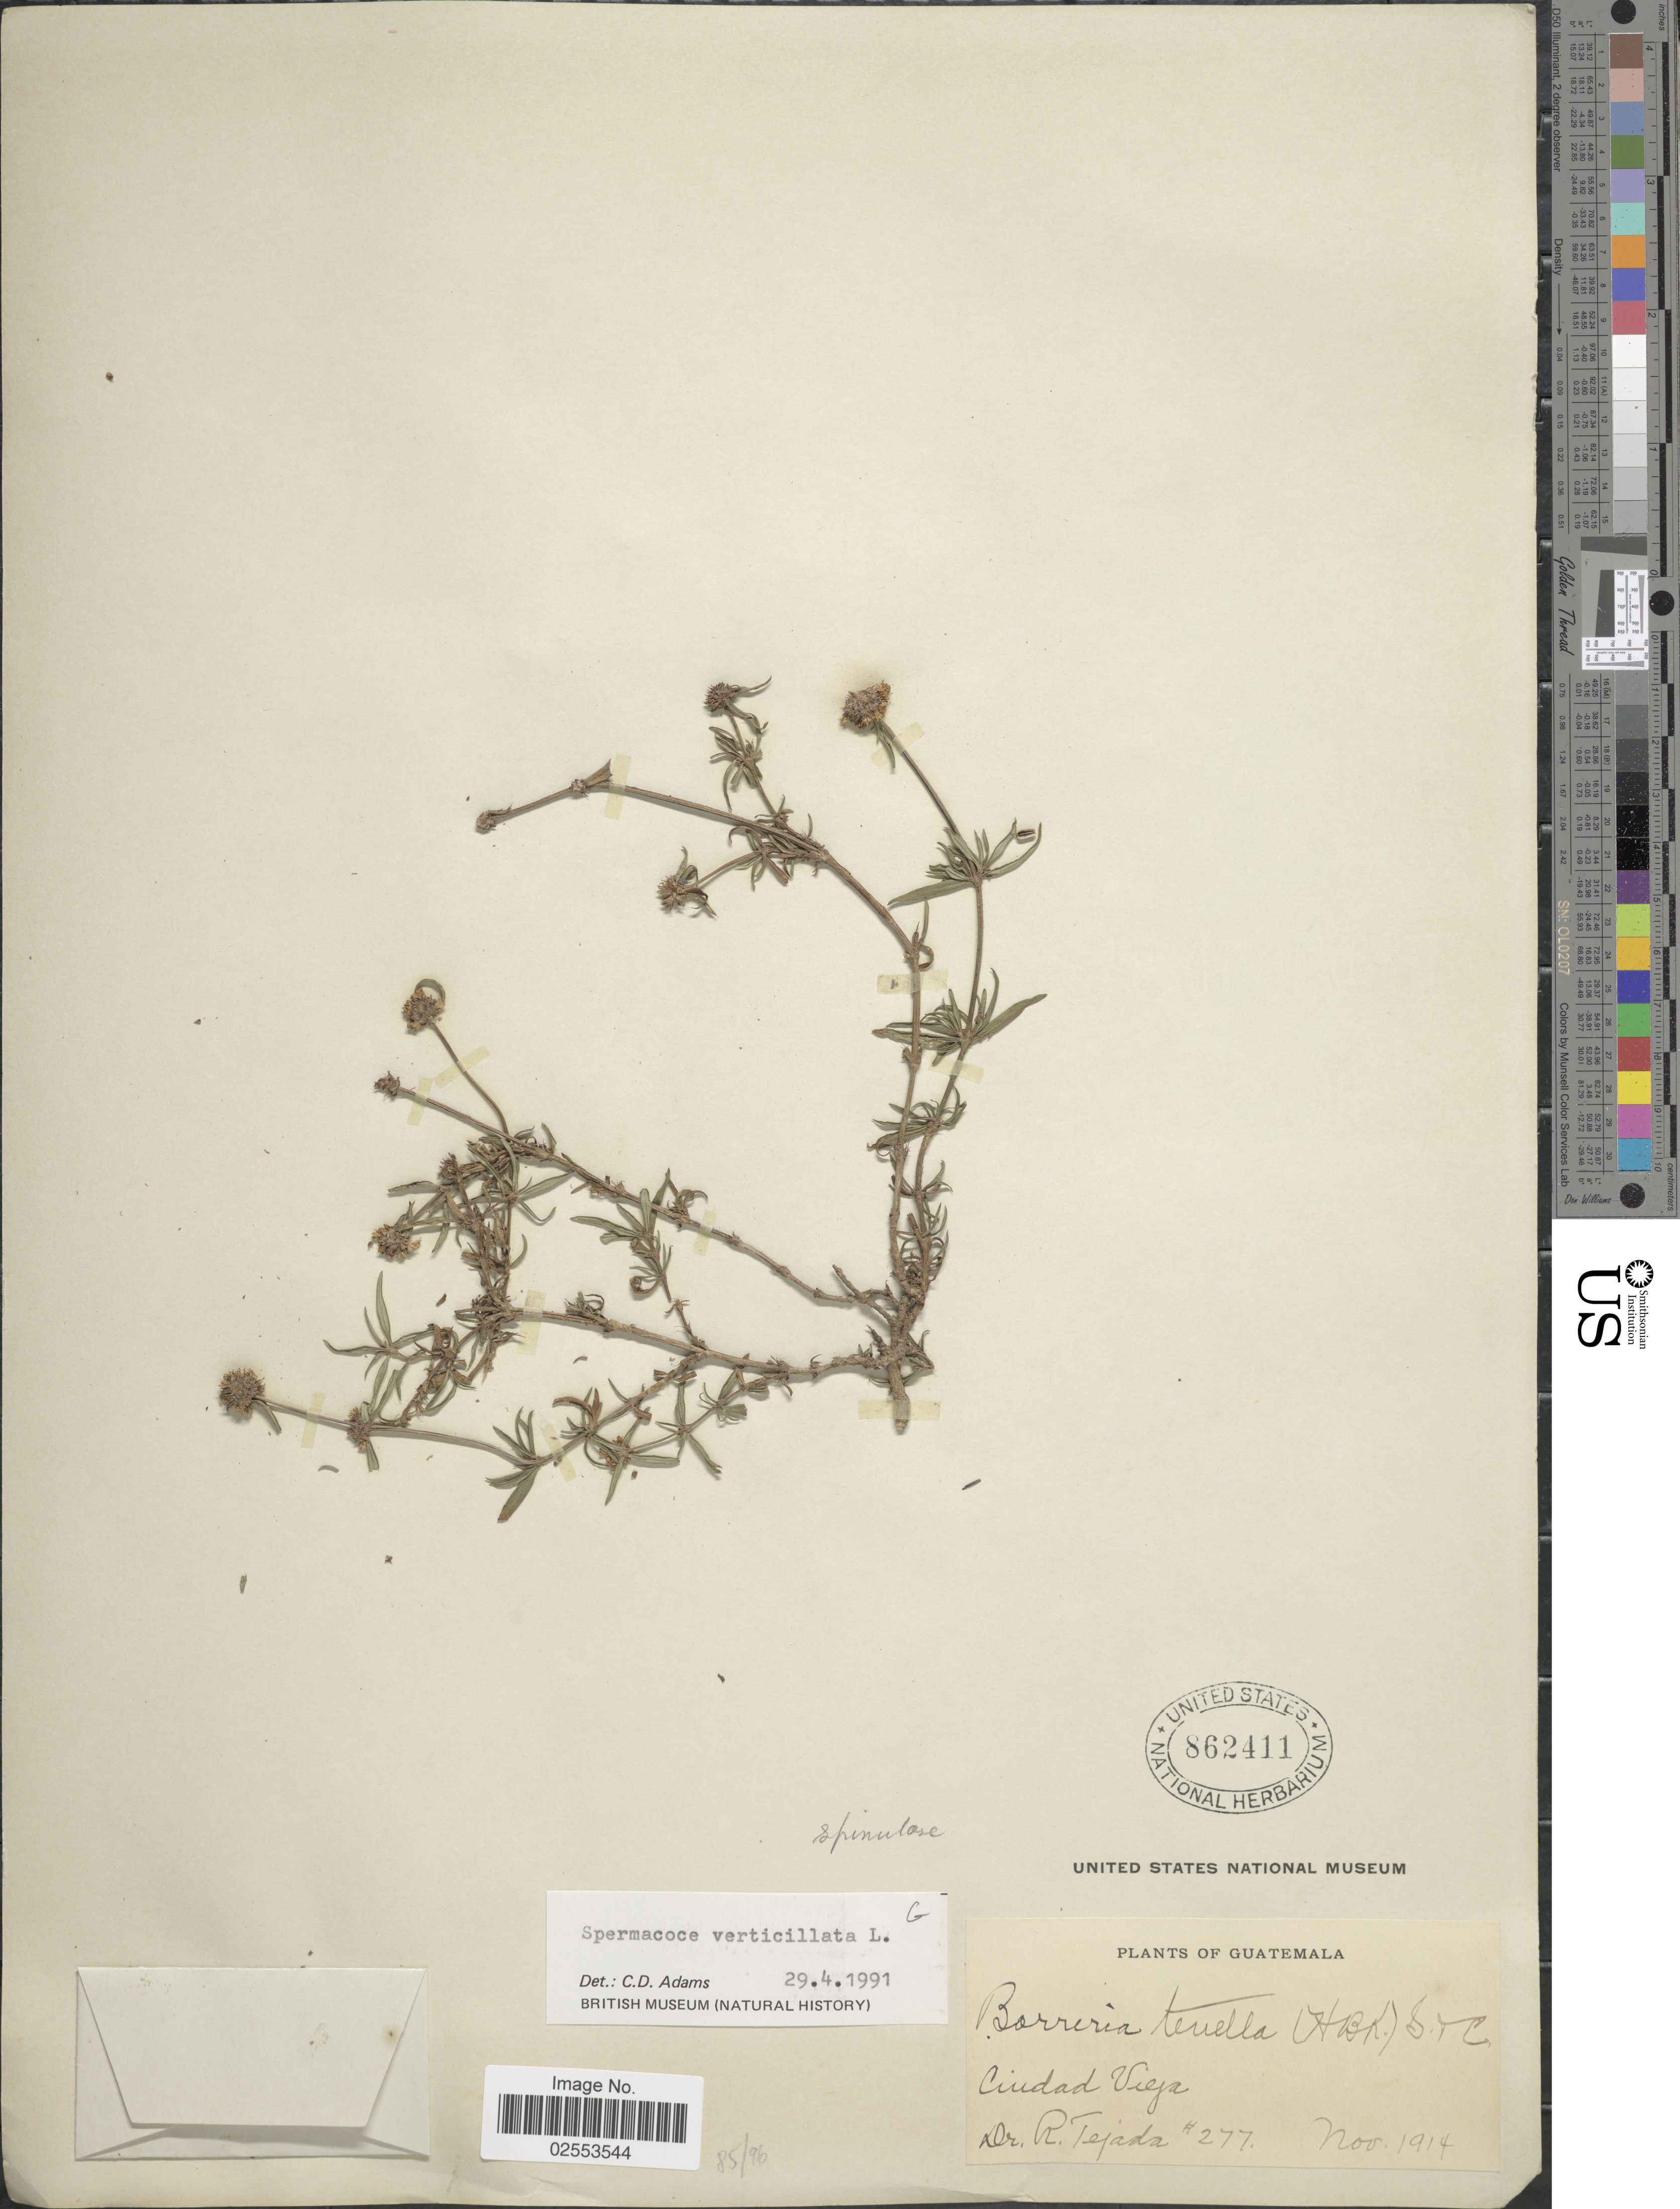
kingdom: Plantae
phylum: Tracheophyta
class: Magnoliopsida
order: Gentianales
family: Rubiaceae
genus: Spermacoce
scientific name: Spermacoce verticillata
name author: L.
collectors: R. Tejada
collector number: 277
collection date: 1914-11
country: Guatemala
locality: Ciudad Vieja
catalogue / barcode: US 862411